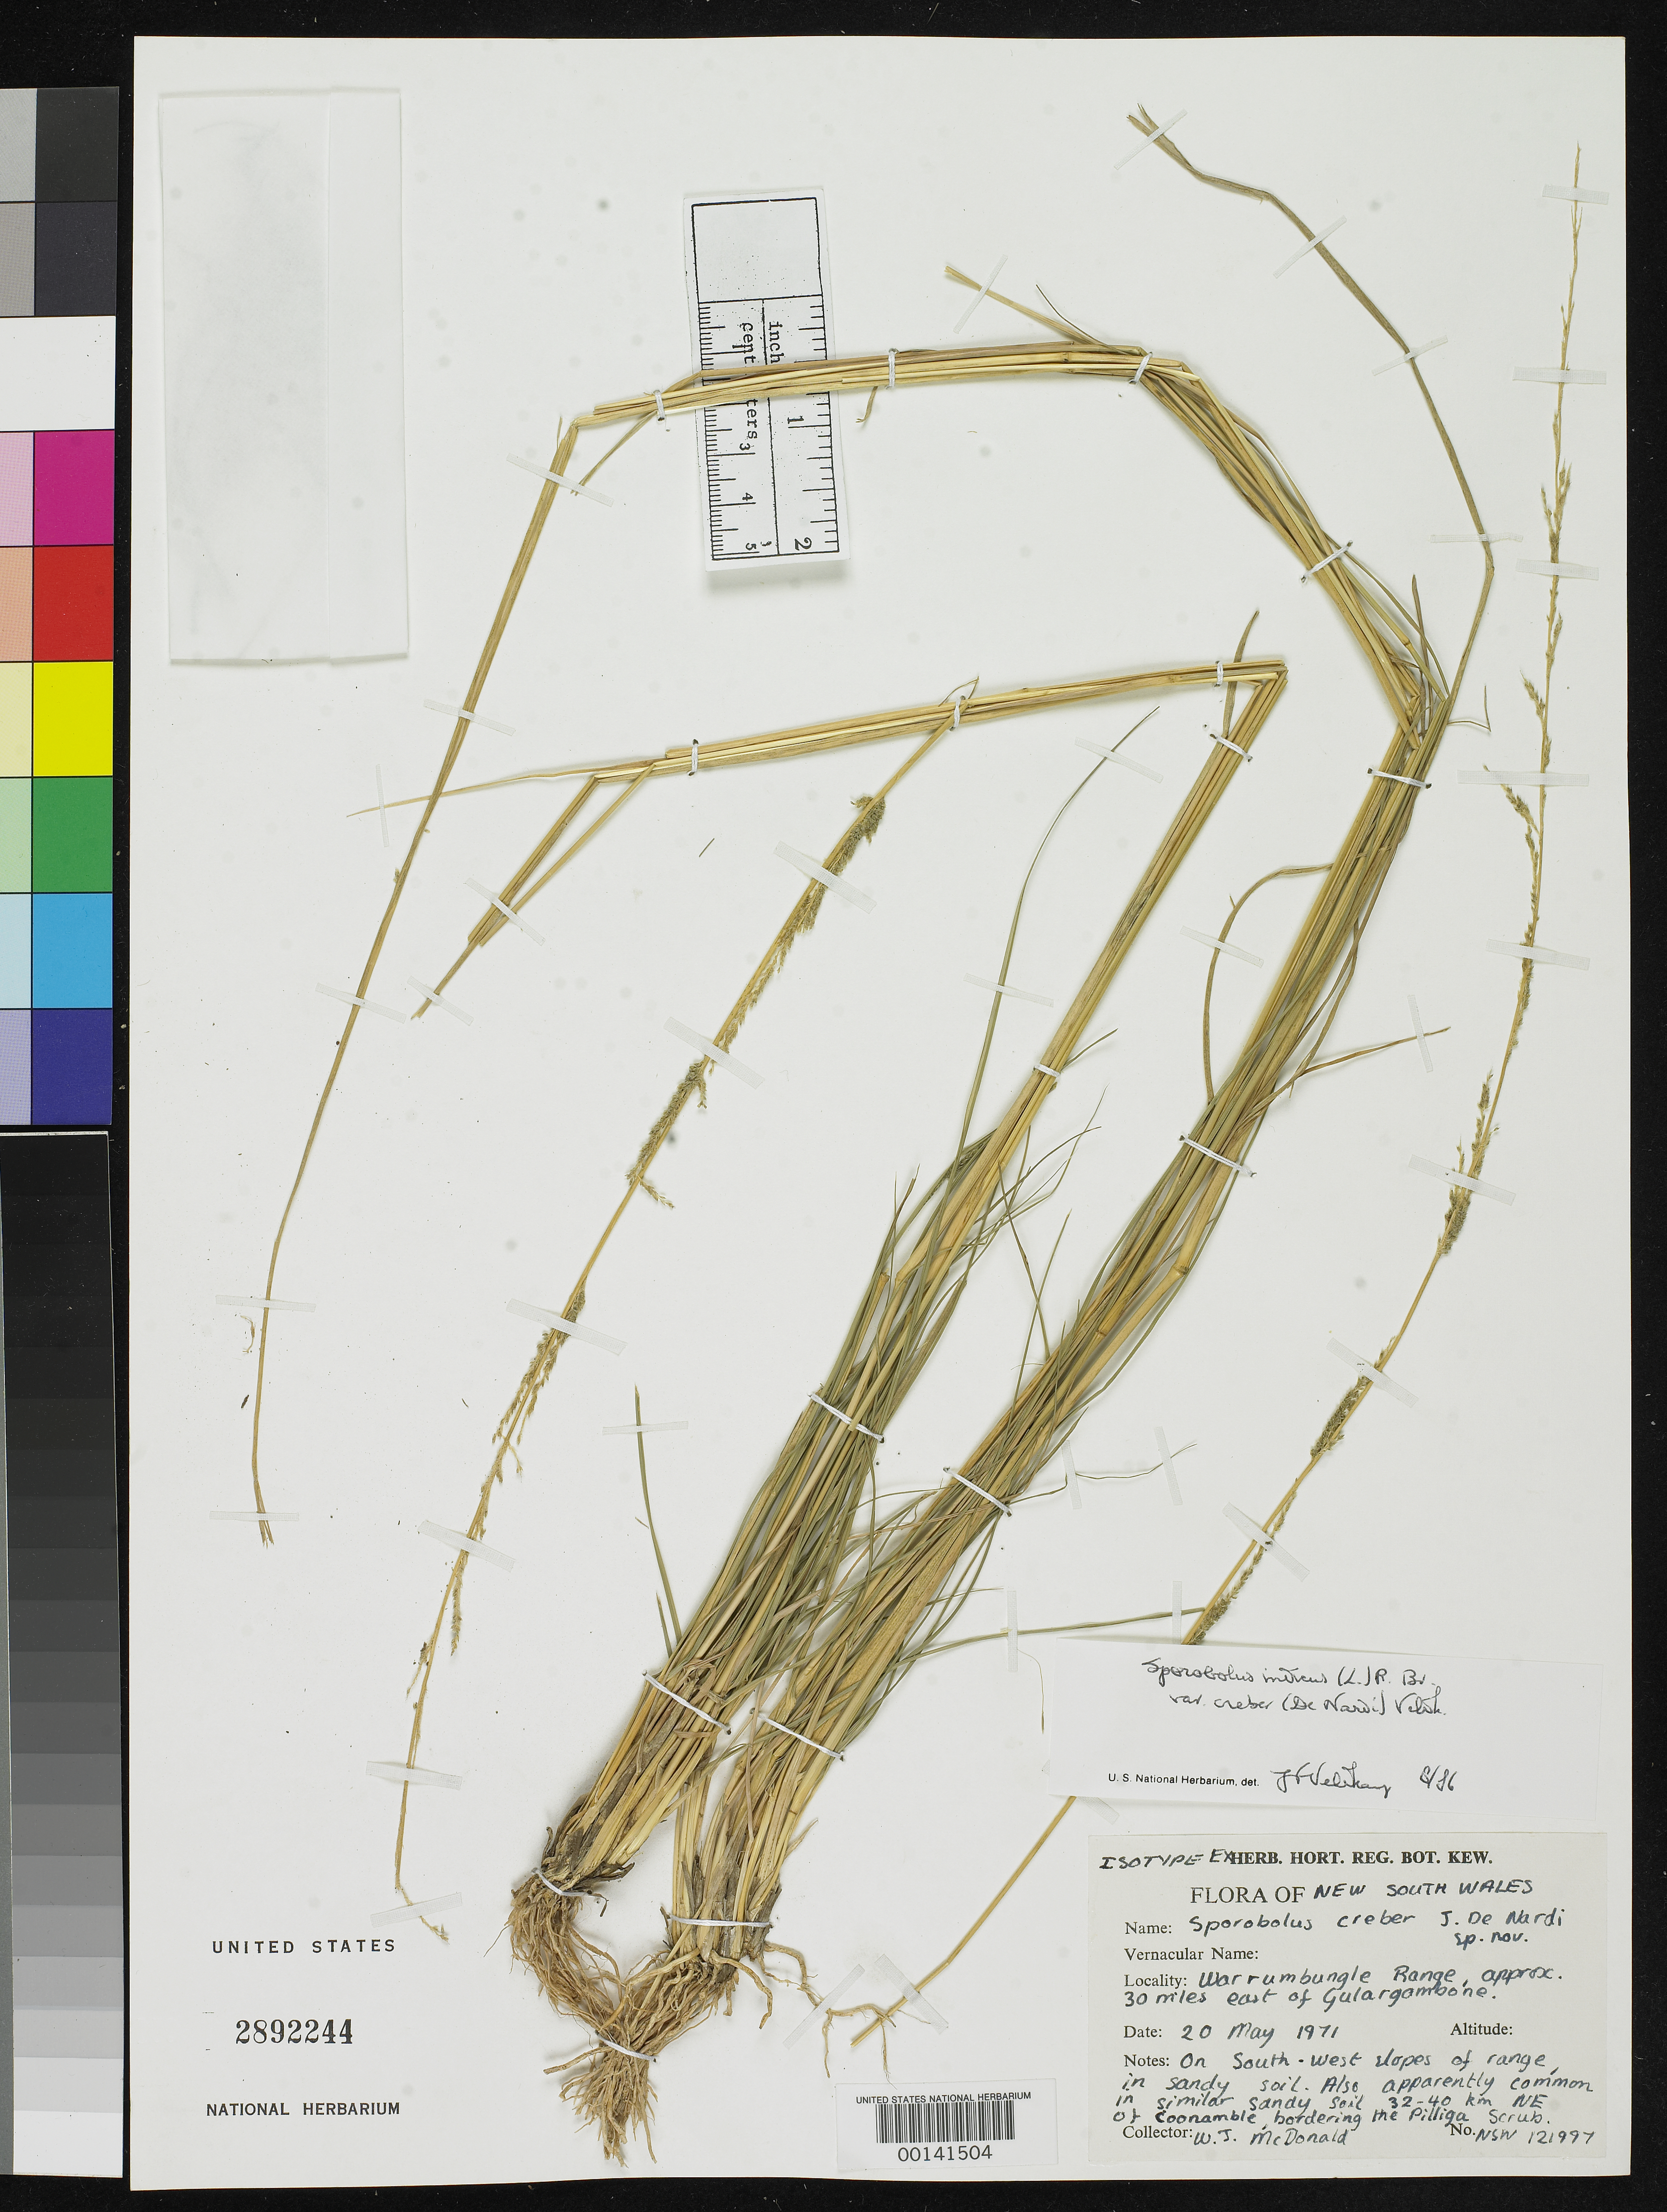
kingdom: Plantae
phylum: Tracheophyta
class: Liliopsida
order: Poales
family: Poaceae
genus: Sporobolus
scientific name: Sporobolus creber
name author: De Nardi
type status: Isotype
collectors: W. J. McDonald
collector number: NSW 121997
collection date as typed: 20 May 1971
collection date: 1971-05-20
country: Australia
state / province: New South Wales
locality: Warrumbungle Range, 30 mi E of Gulargambone NE Coonamble.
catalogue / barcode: US 2892244